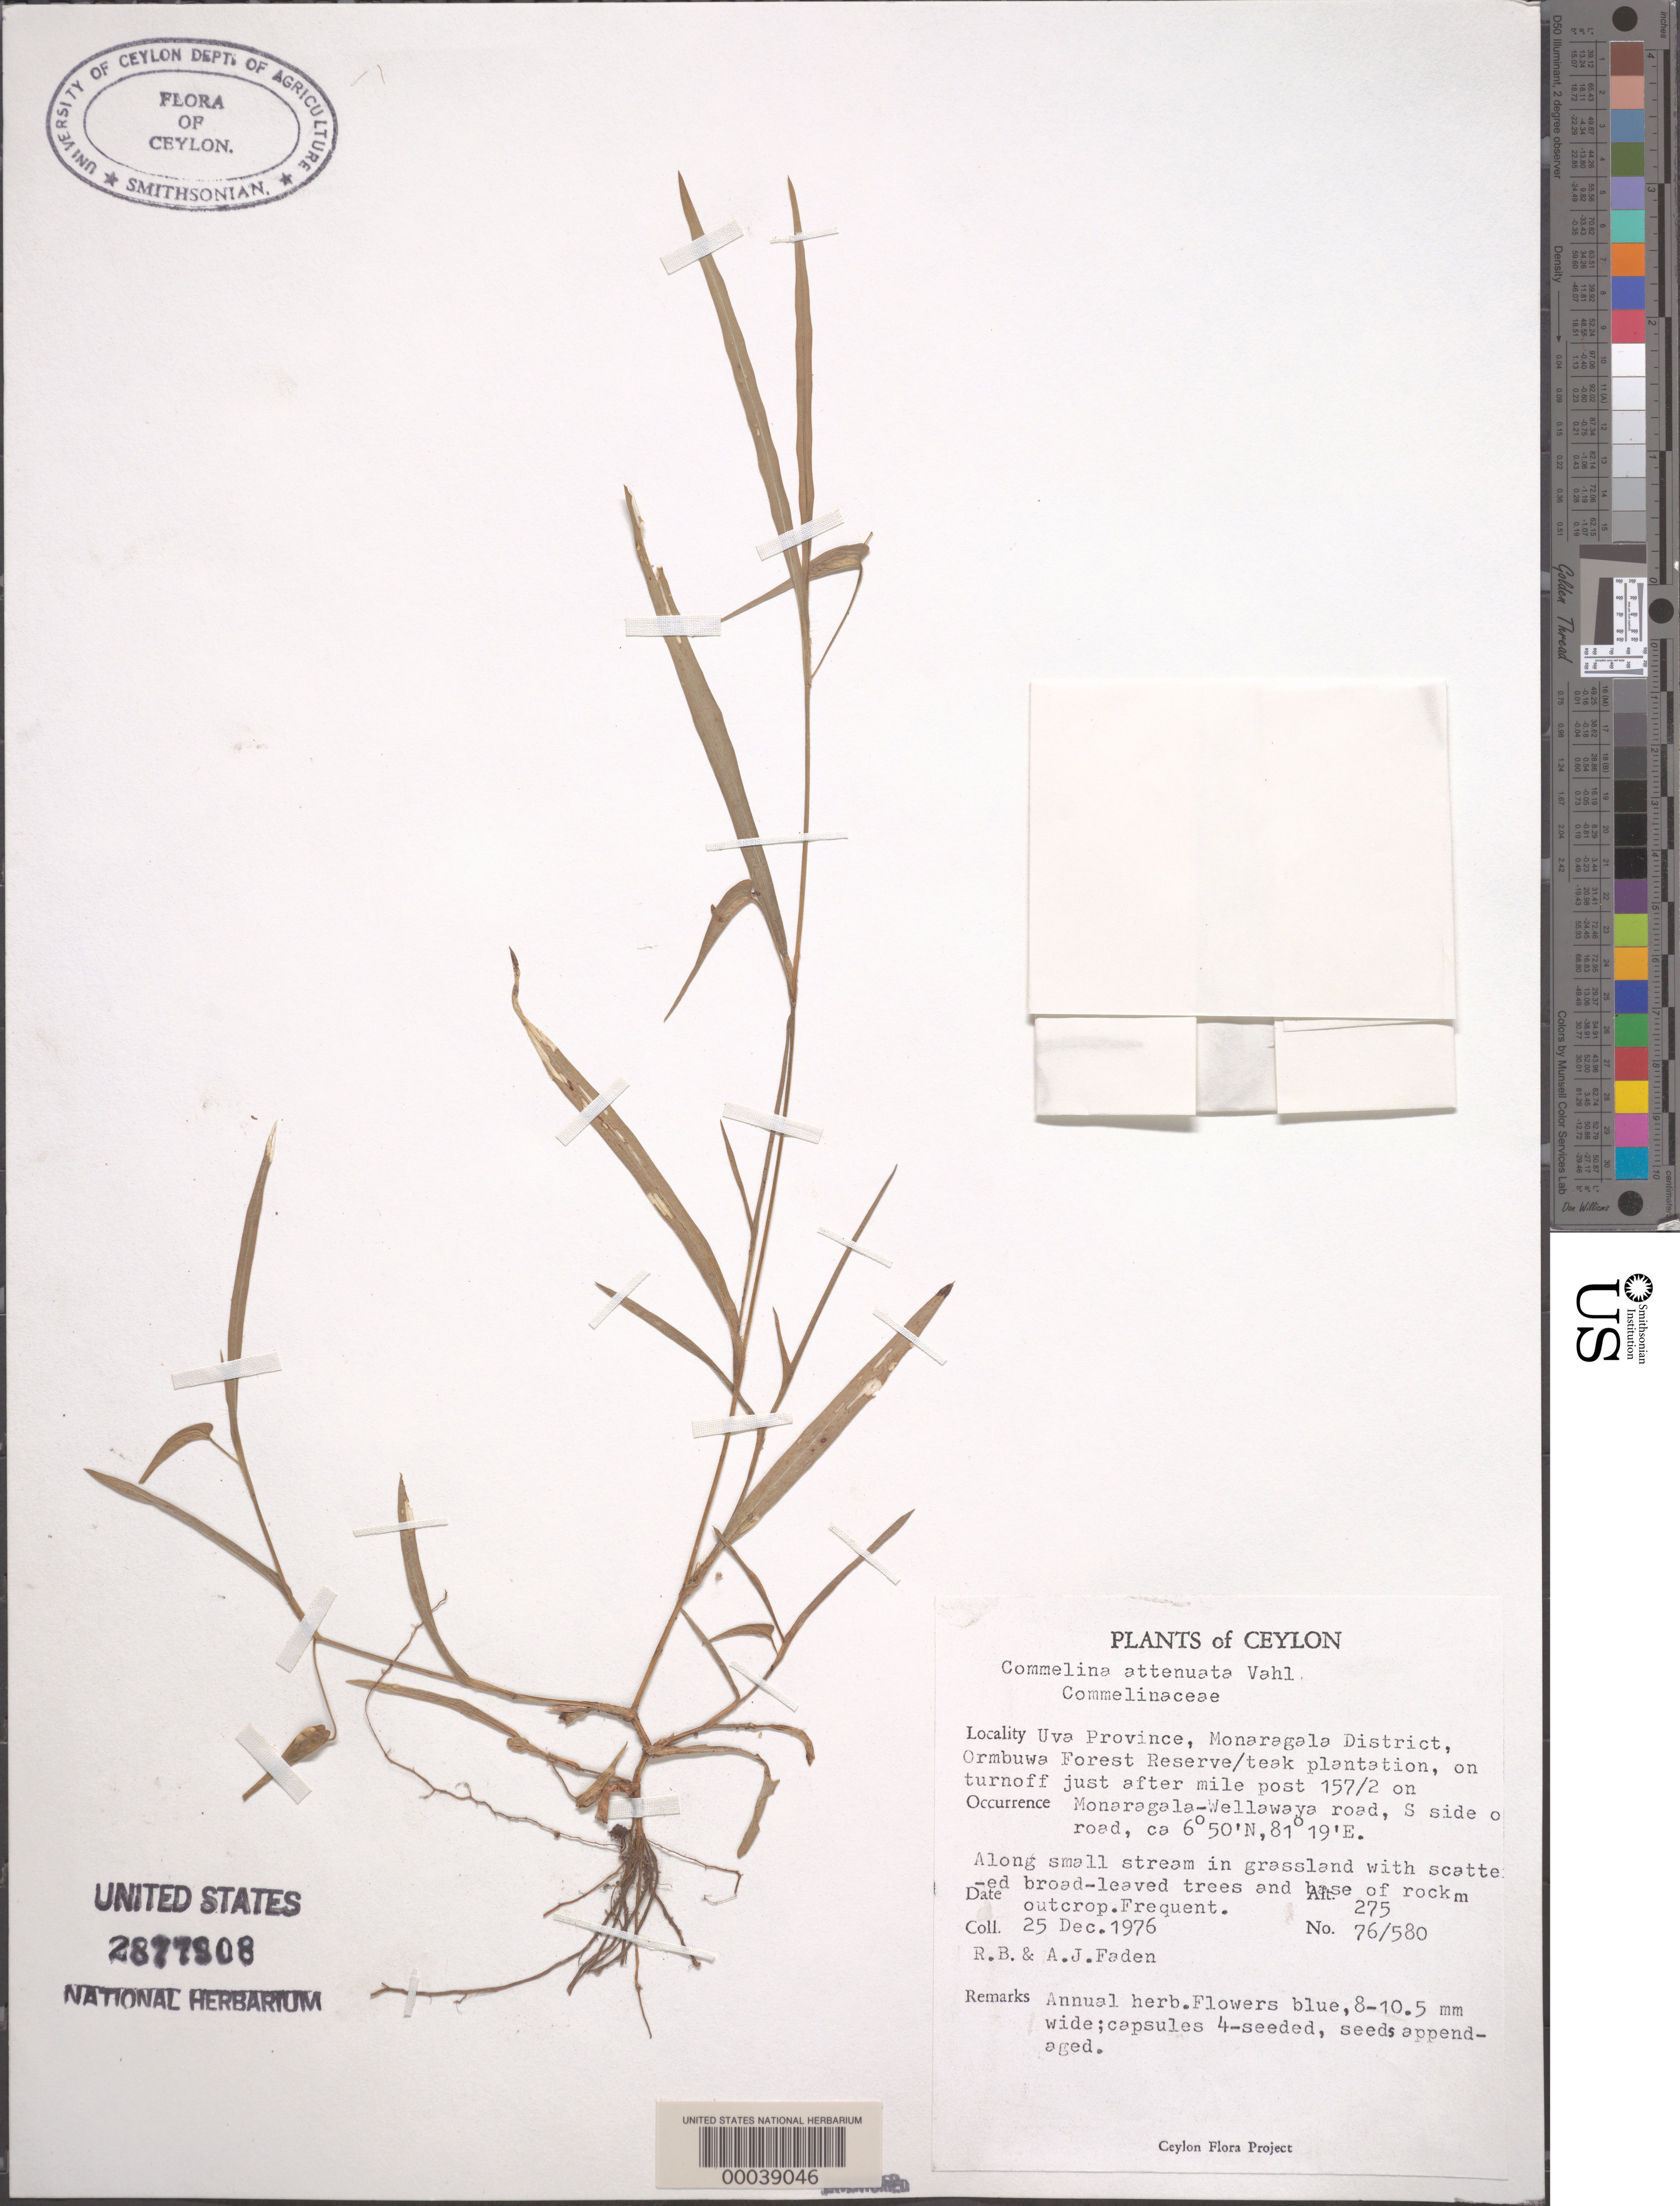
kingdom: Plantae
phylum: Tracheophyta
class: Liliopsida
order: Commelinales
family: Commelinaceae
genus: Commelina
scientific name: Commelina attenuata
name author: J. Koenig ex Vahl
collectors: R. B. Faden & A. J. Faden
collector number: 76/580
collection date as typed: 25 Dec 1976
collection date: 1976-12-25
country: Sri Lanka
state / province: Uva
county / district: Monaragala Dist.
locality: Ormbuwa forest reserve-teak plantation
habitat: Along stream, grassland with scattered broad-leave plannts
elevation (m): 275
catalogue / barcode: US 2877908